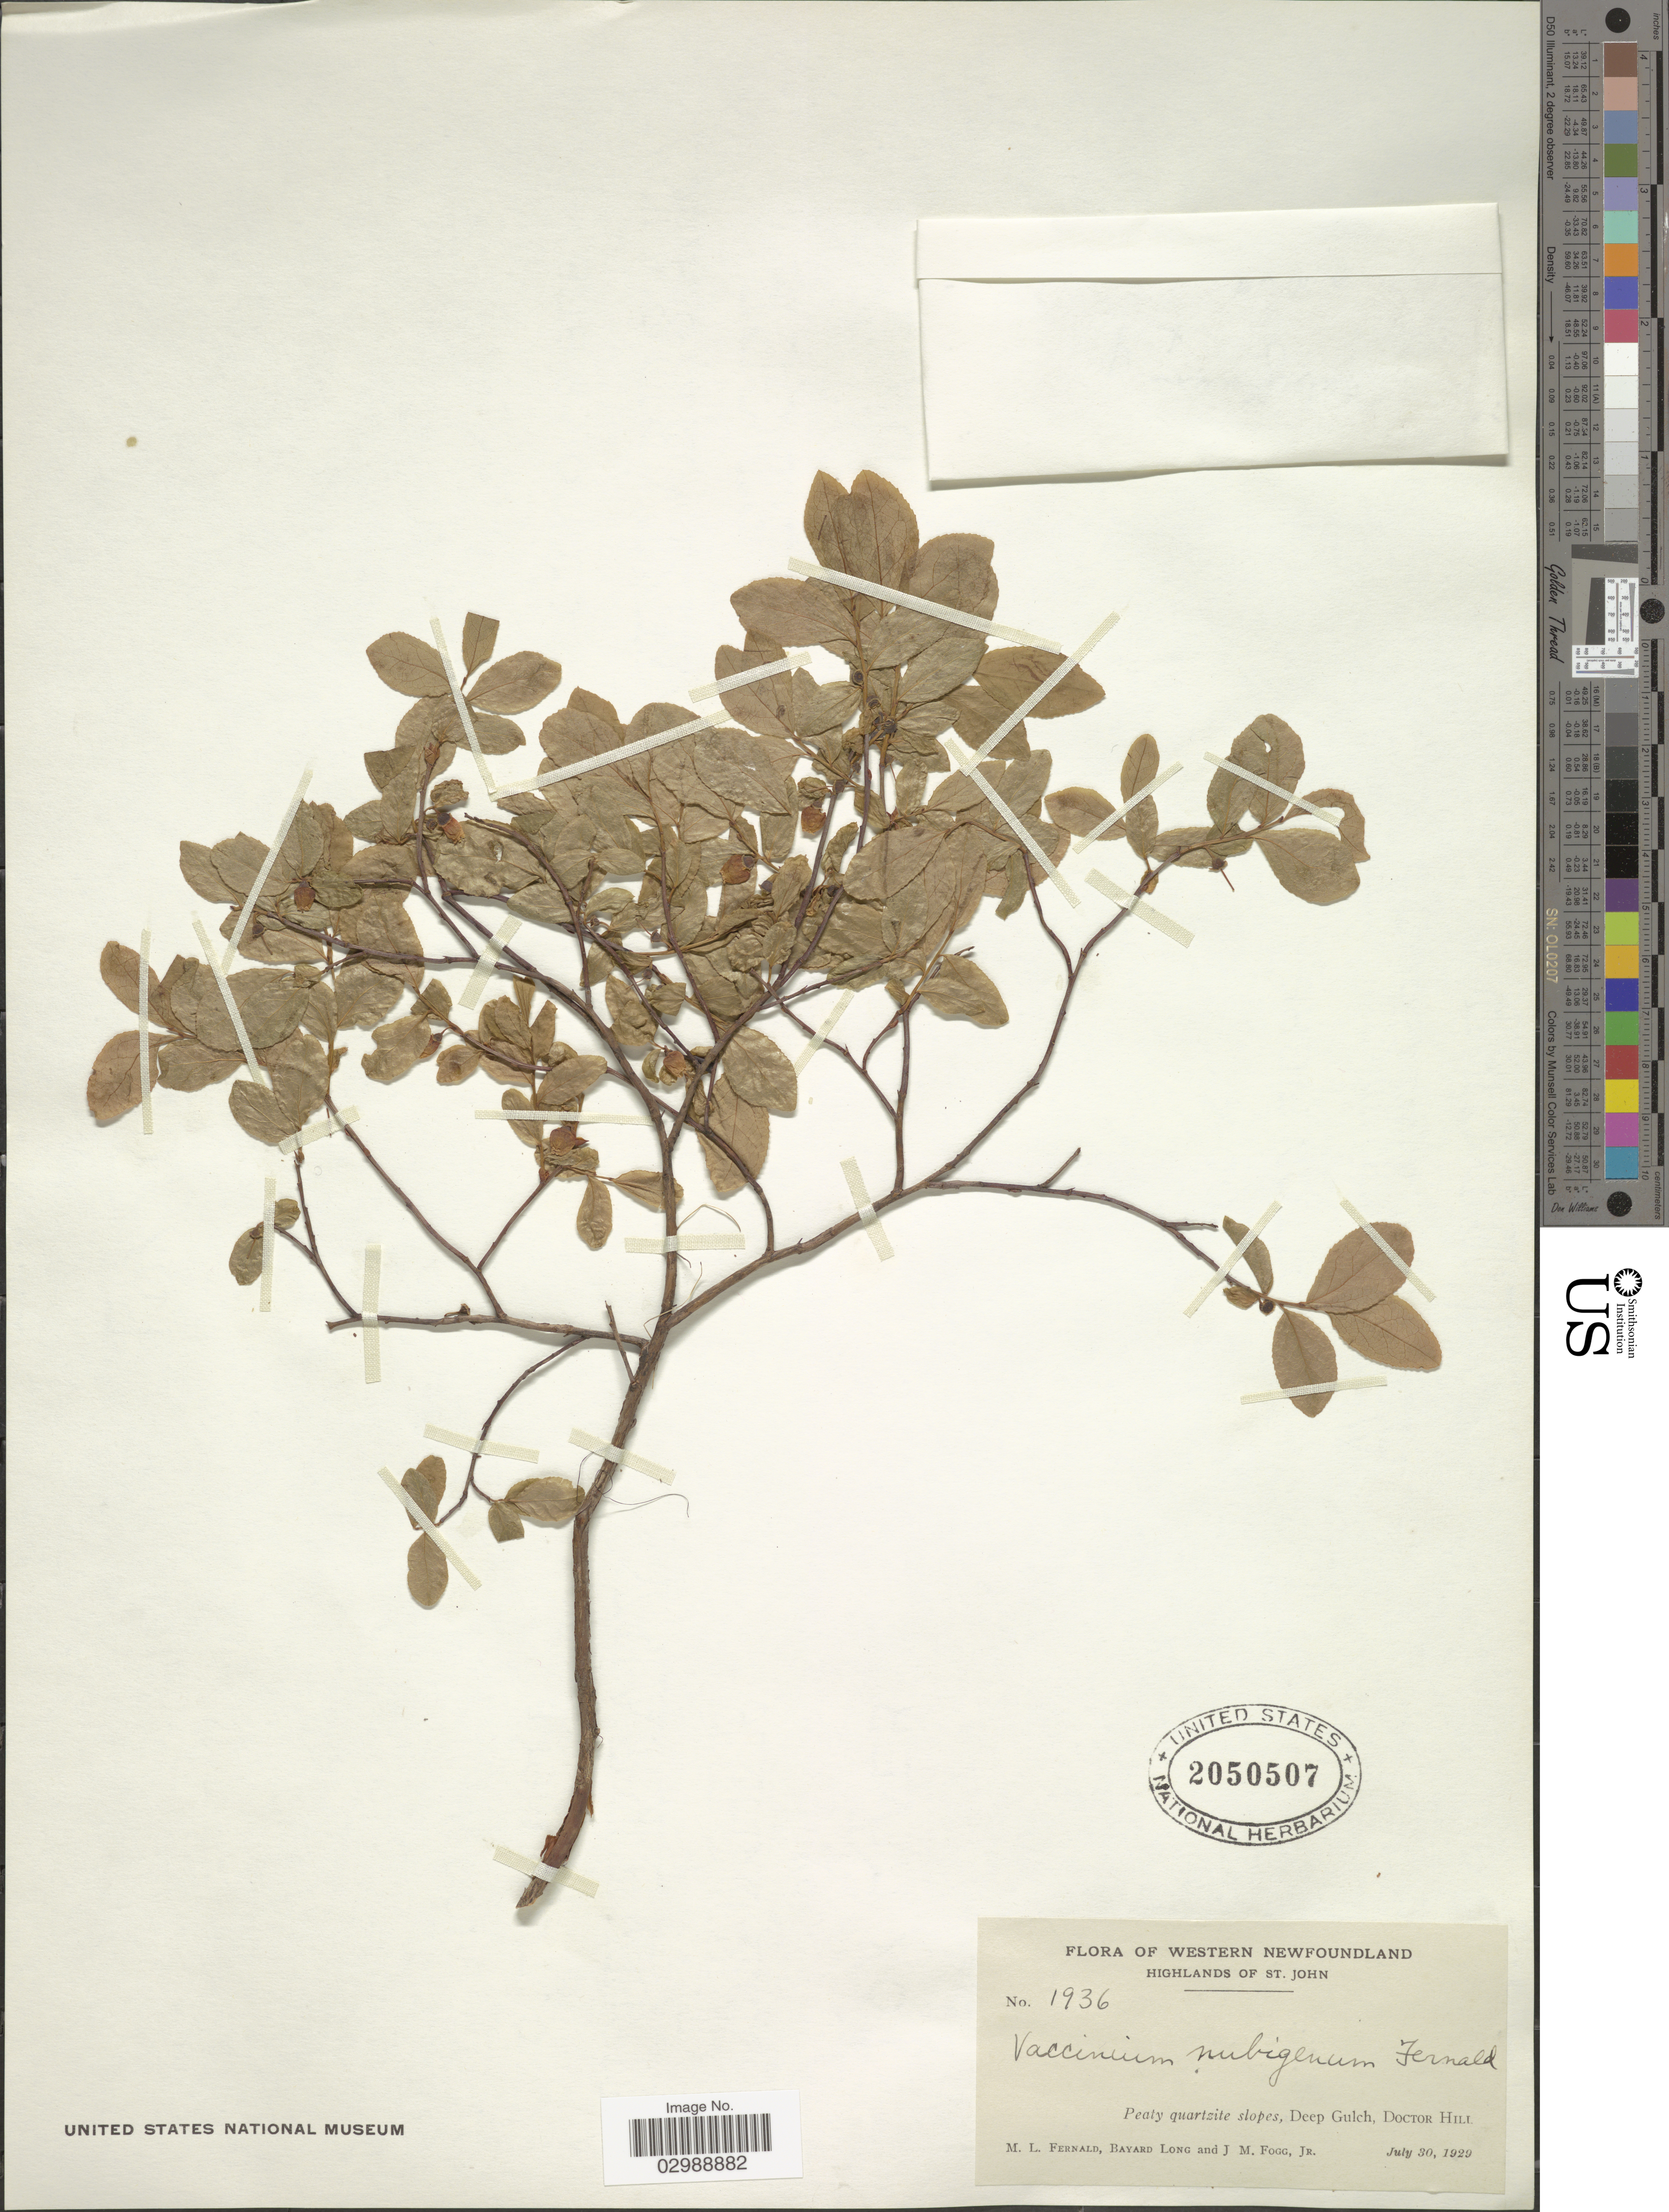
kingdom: Plantae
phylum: Tracheophyta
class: Magnoliopsida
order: Ericales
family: Ericaceae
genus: Vaccinium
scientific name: Vaccinium nubigenum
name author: Fernald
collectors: M. L. Fernald, B. Long & J. Fogg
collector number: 1936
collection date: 1929-07-30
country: Canada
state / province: Newfoundland and Labrador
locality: Western Newfoundland. Deep Gulch, Doctor Hill.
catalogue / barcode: US 2050507